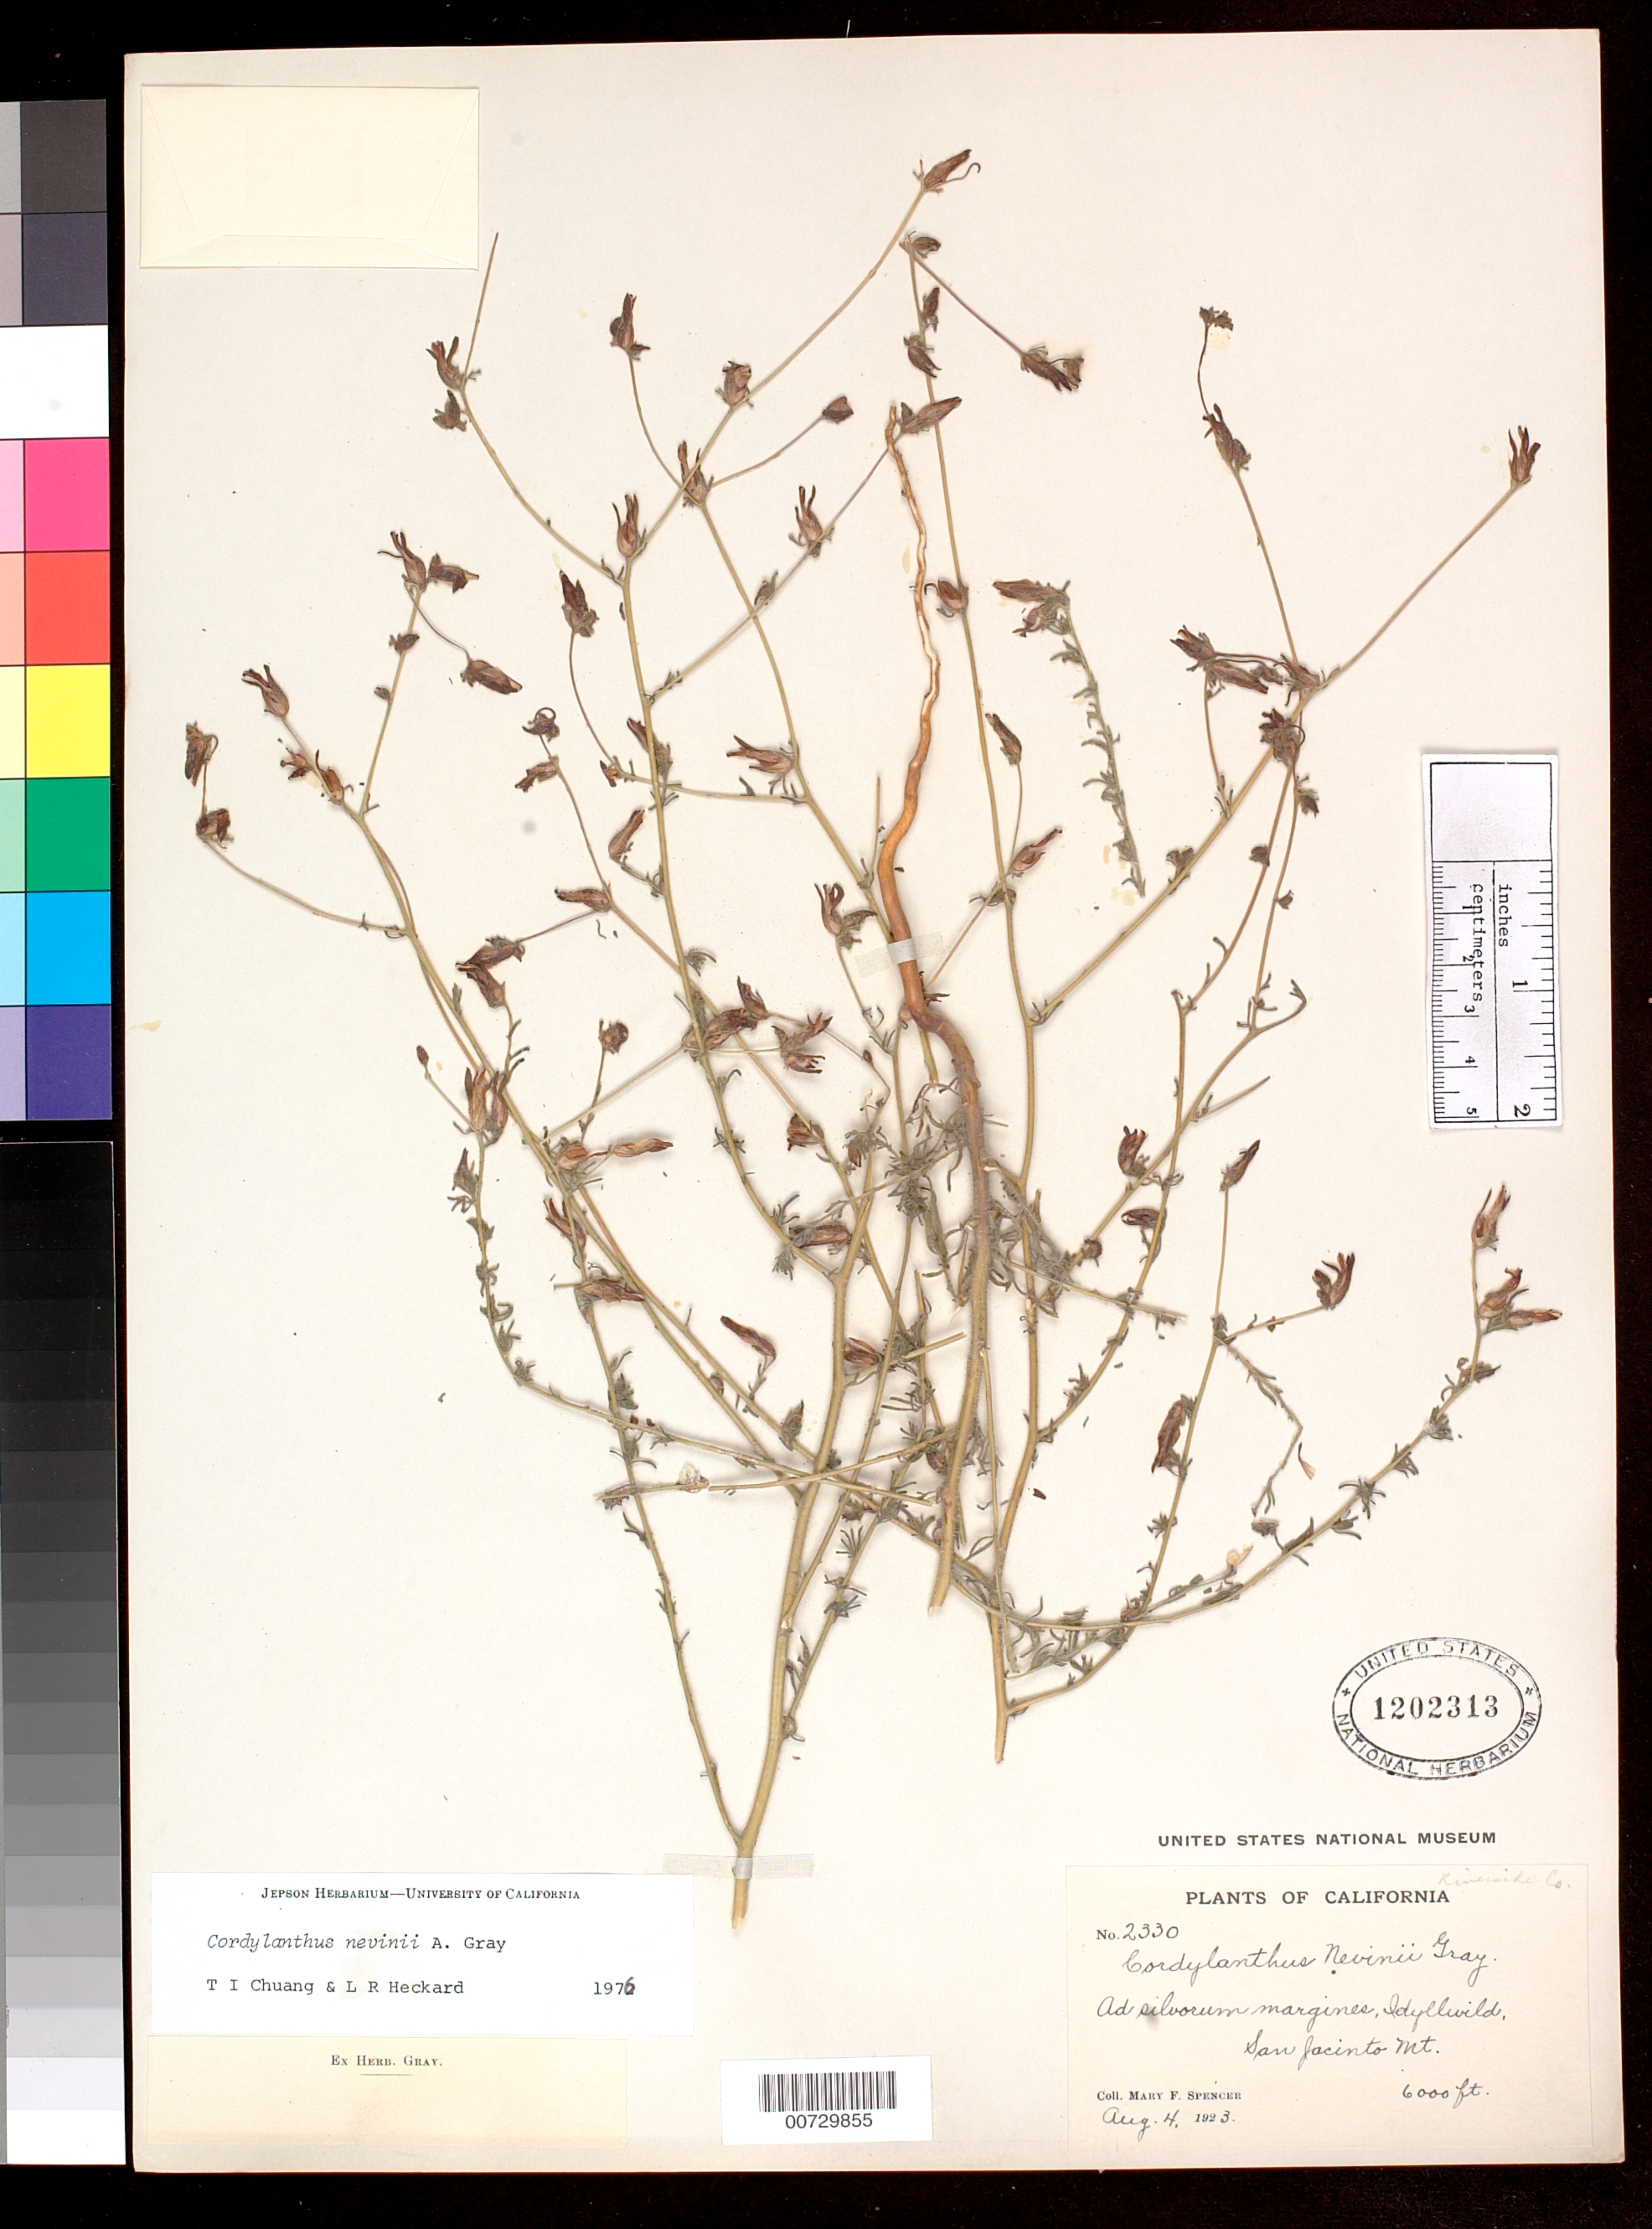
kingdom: Plantae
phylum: Tracheophyta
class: Magnoliopsida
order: Lamiales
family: Orobanchaceae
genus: Cordylanthus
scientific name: Cordylanthus nevinii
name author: A. Gray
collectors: M. Spencer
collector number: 2330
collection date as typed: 4 Aug 1923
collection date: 1923-08-04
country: United States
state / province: California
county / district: Riverside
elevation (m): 1829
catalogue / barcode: US 1202313